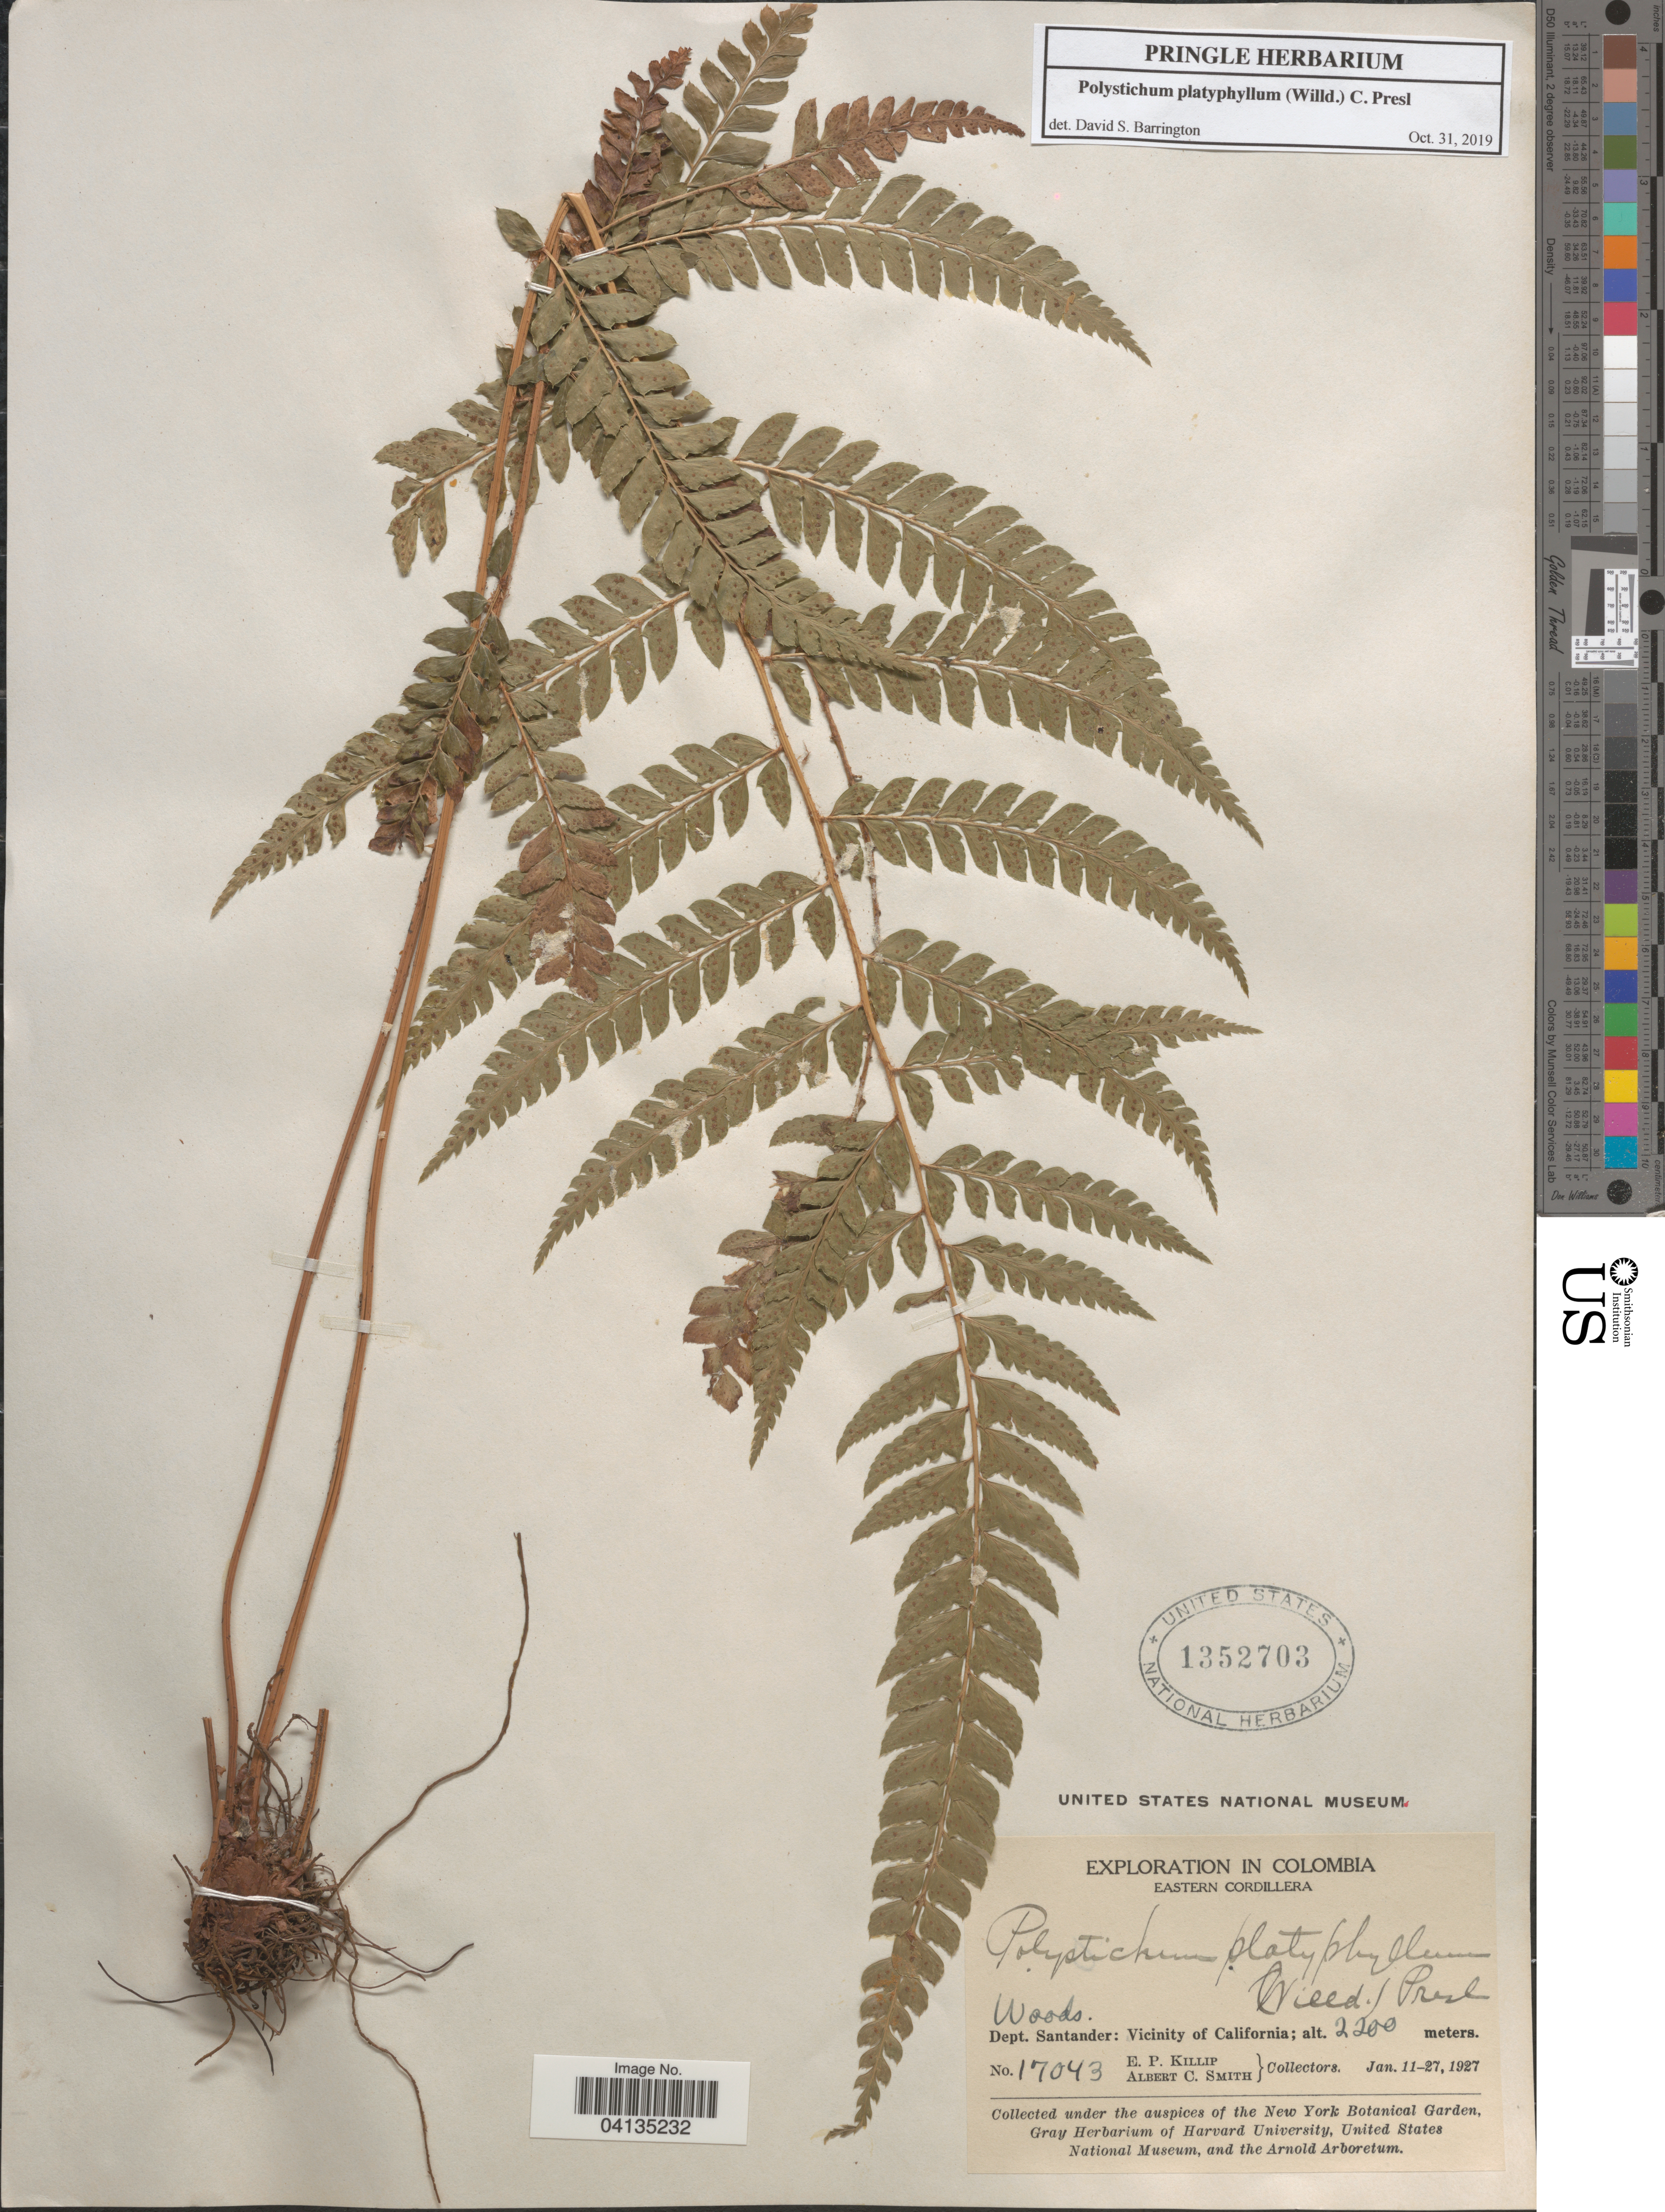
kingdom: Plantae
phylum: Tracheophyta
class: Polypodiopsida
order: Polypodiales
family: Dryopteridaceae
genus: Polystichum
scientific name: Polystichum platyphyllum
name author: (Willd.) C. Presl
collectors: E. P. Killip & A. C. Smith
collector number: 17043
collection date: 1927-01-11/1927-01-27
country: Colombia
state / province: Santander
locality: Exploration in Colombia. Eastern Cordillera. Dept. Santander: Vicinity of California.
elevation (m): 2200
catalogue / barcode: US 1352703